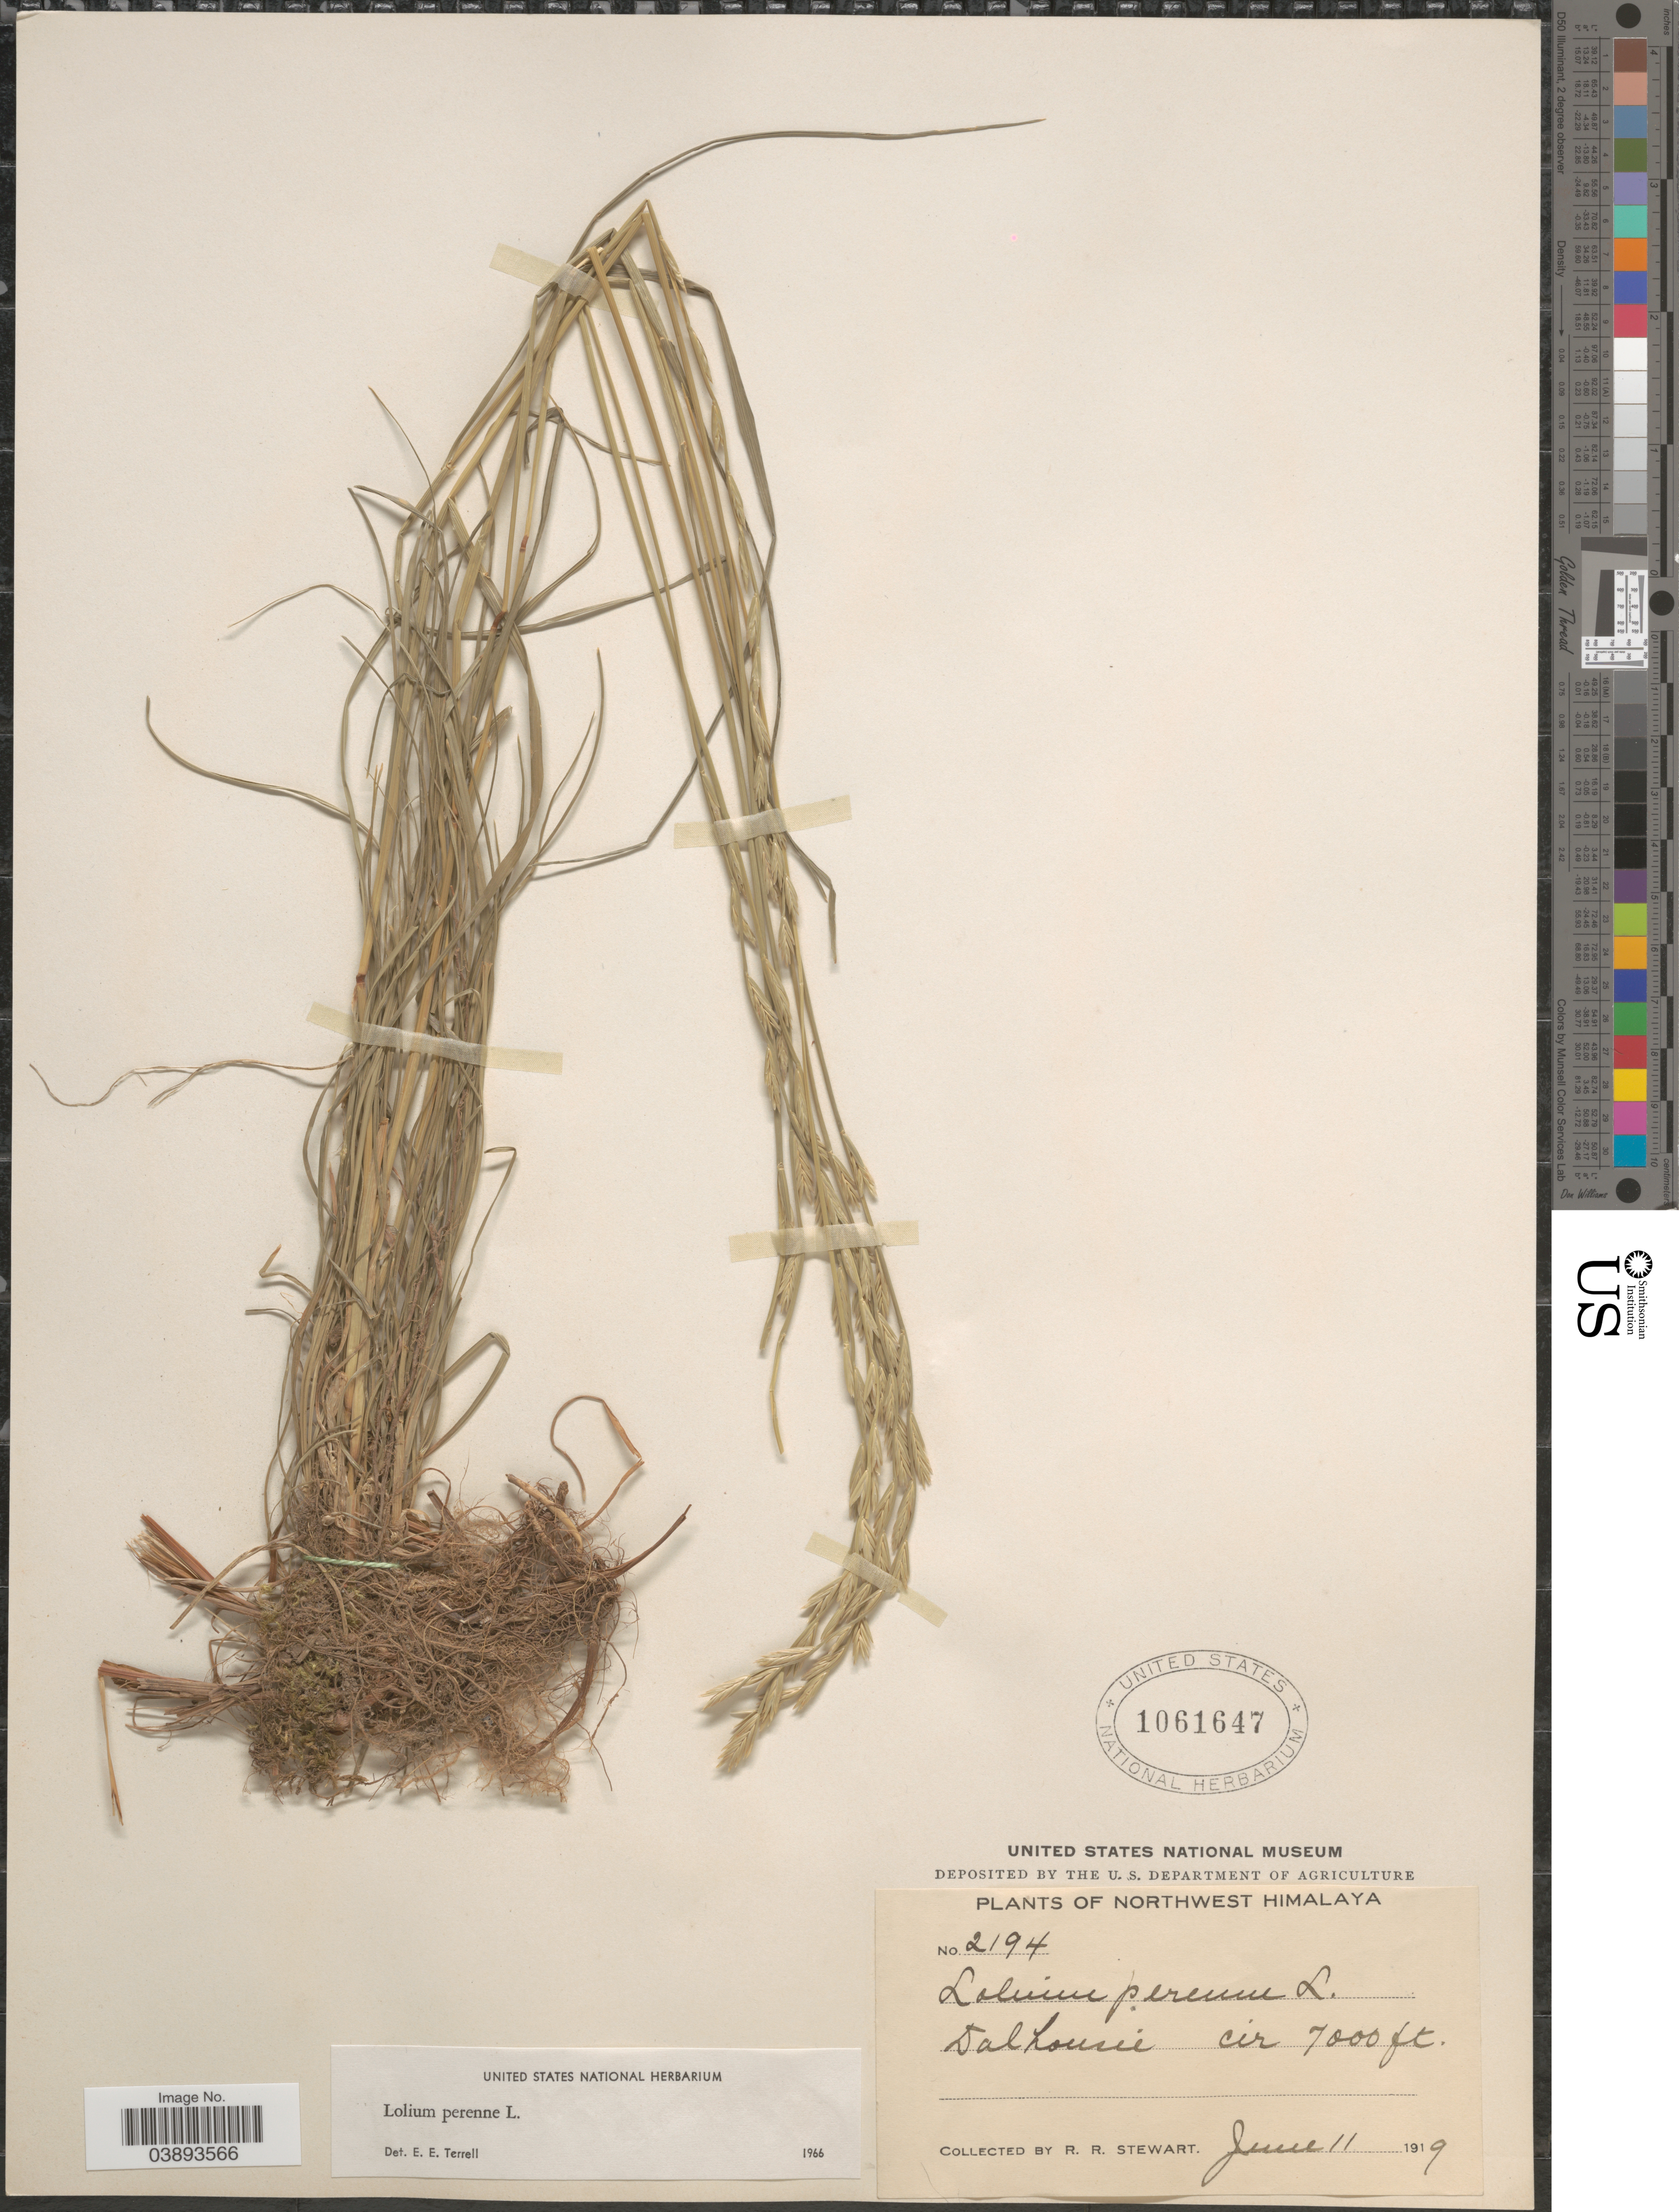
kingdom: Plantae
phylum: Tracheophyta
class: Liliopsida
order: Poales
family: Poaceae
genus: Lolium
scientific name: Lolium perenne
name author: L.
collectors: R. Stewart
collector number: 2194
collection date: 1919-06-11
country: India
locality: Northwest Himalaya. Dalhousie.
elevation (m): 2134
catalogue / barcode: US 1061647